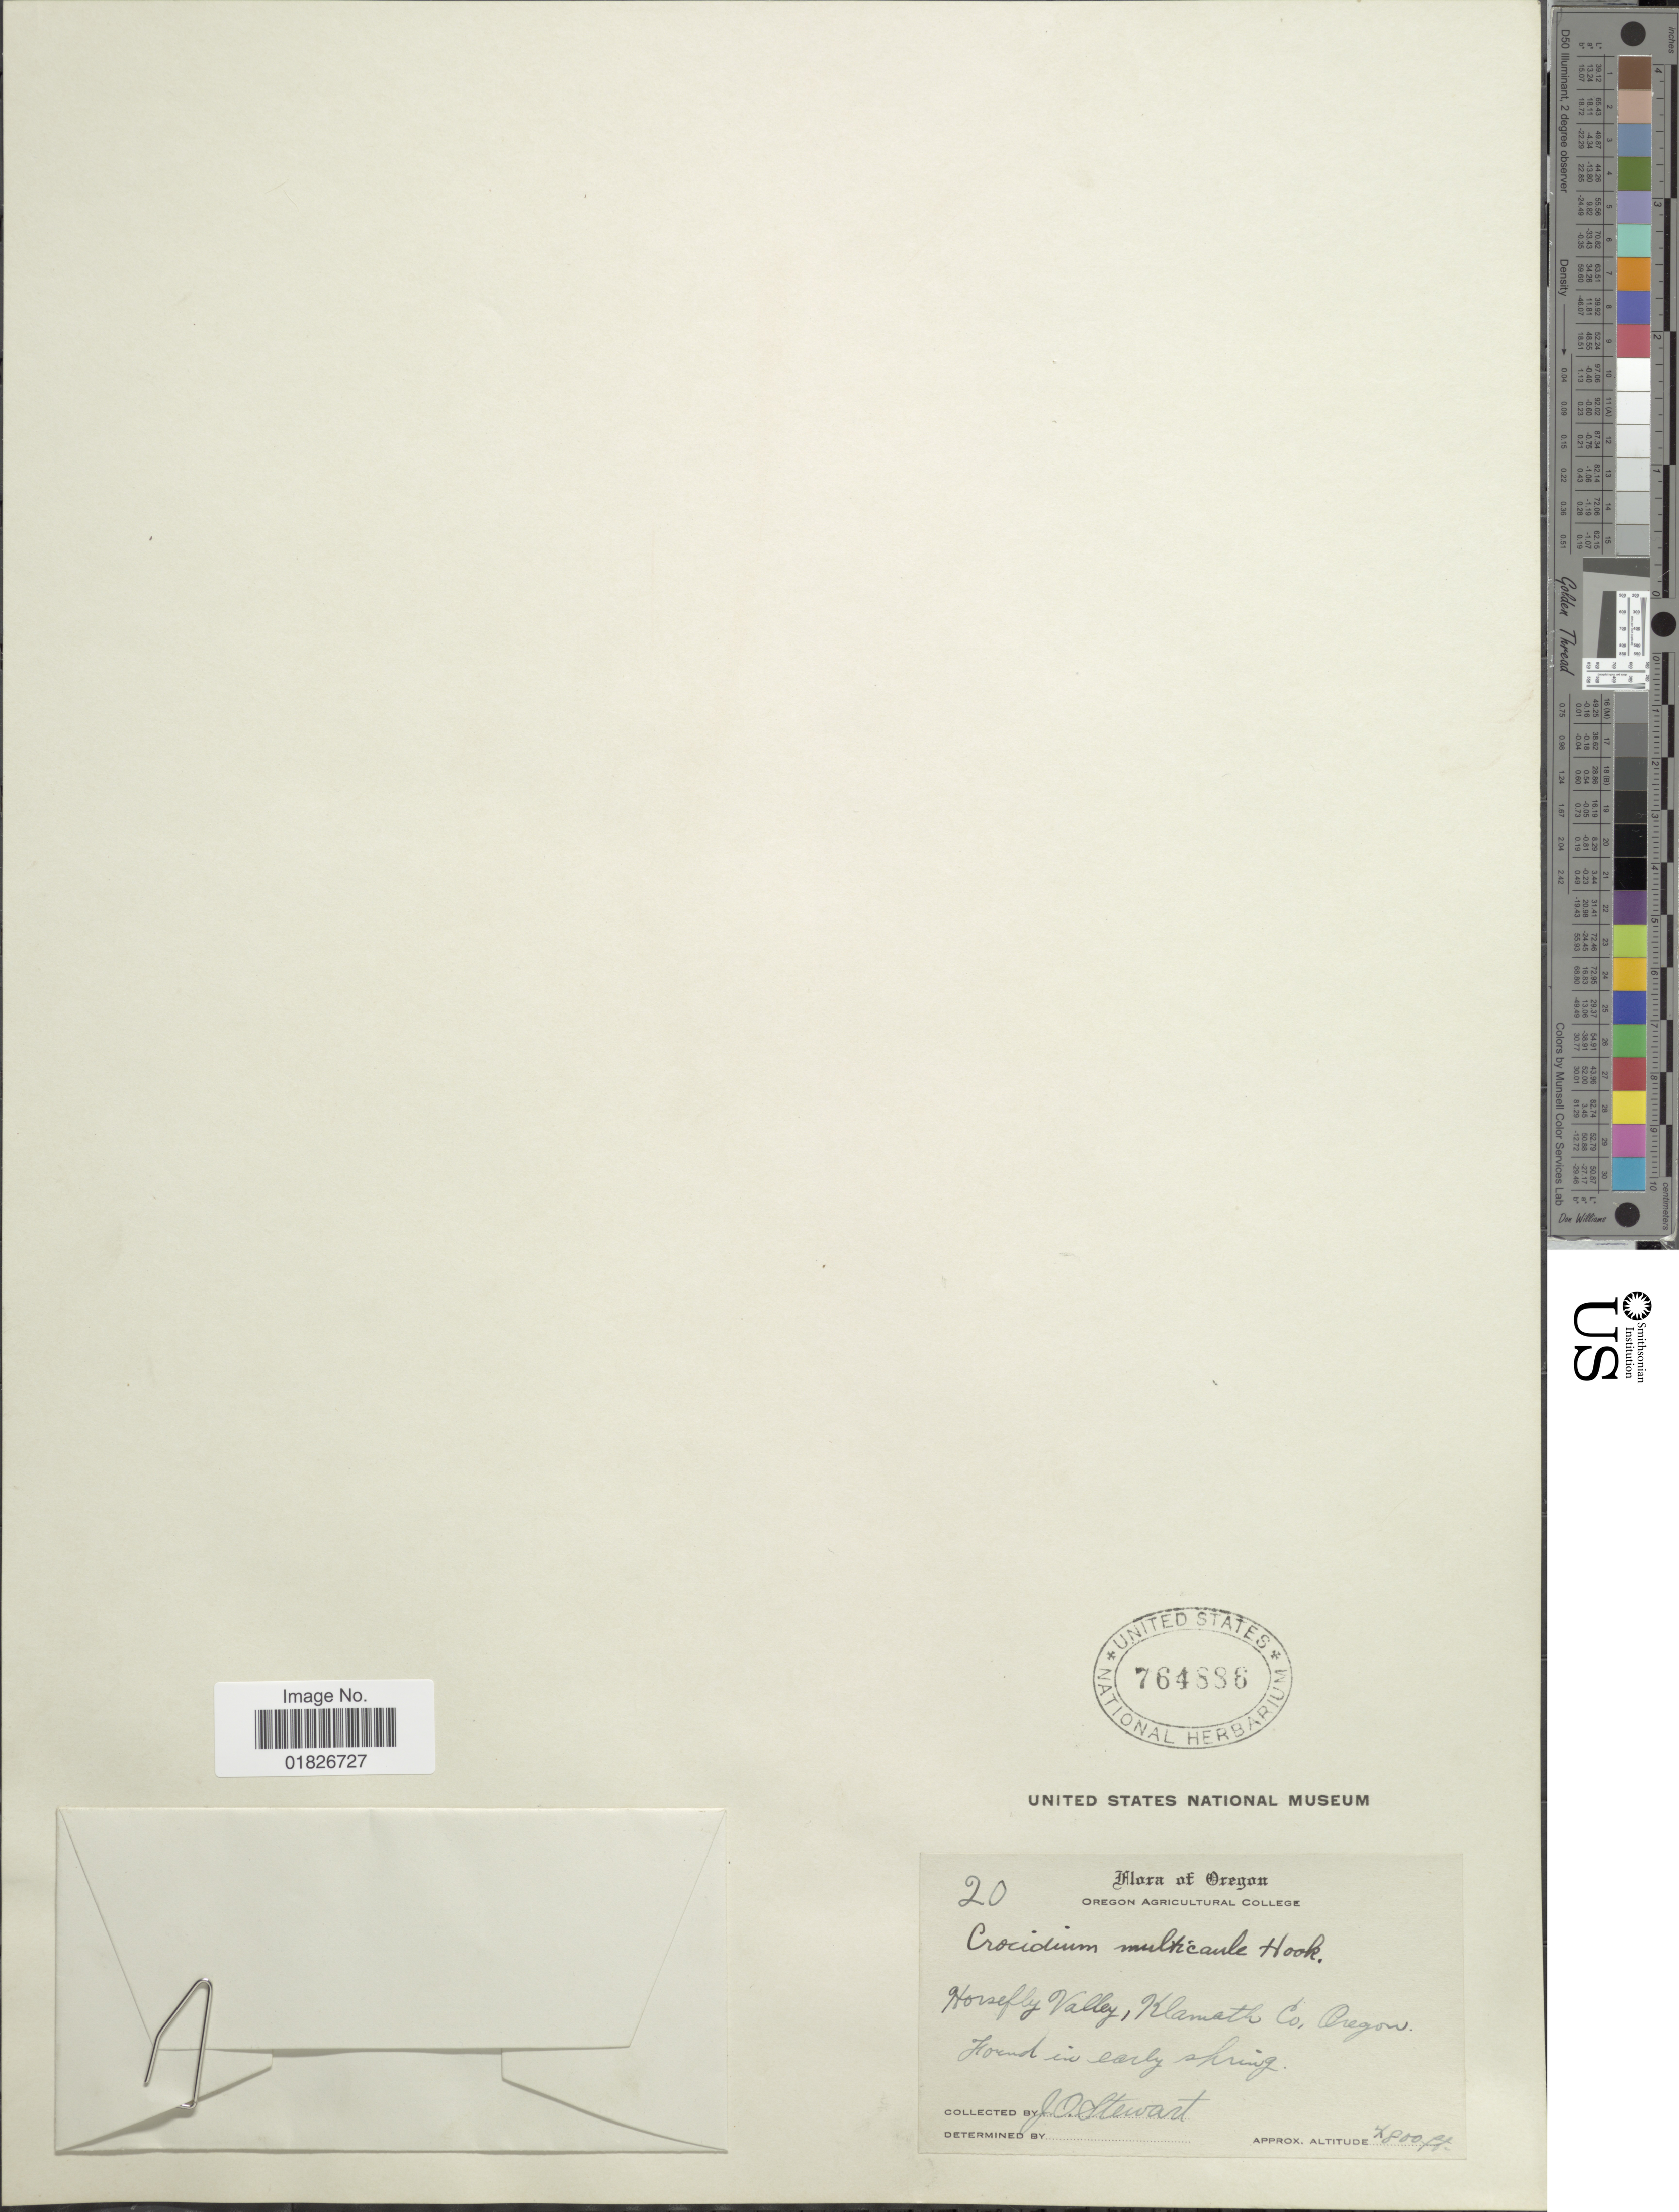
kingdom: Plantae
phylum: Tracheophyta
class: Magnoliopsida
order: Asterales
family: Asteraceae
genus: Crocidium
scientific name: Crocidium multicaule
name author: Hook.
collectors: J. Stewart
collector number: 20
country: United States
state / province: Oregon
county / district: Klamath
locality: Horsefly Valley, Klamath Co.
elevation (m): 1463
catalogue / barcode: US 764886